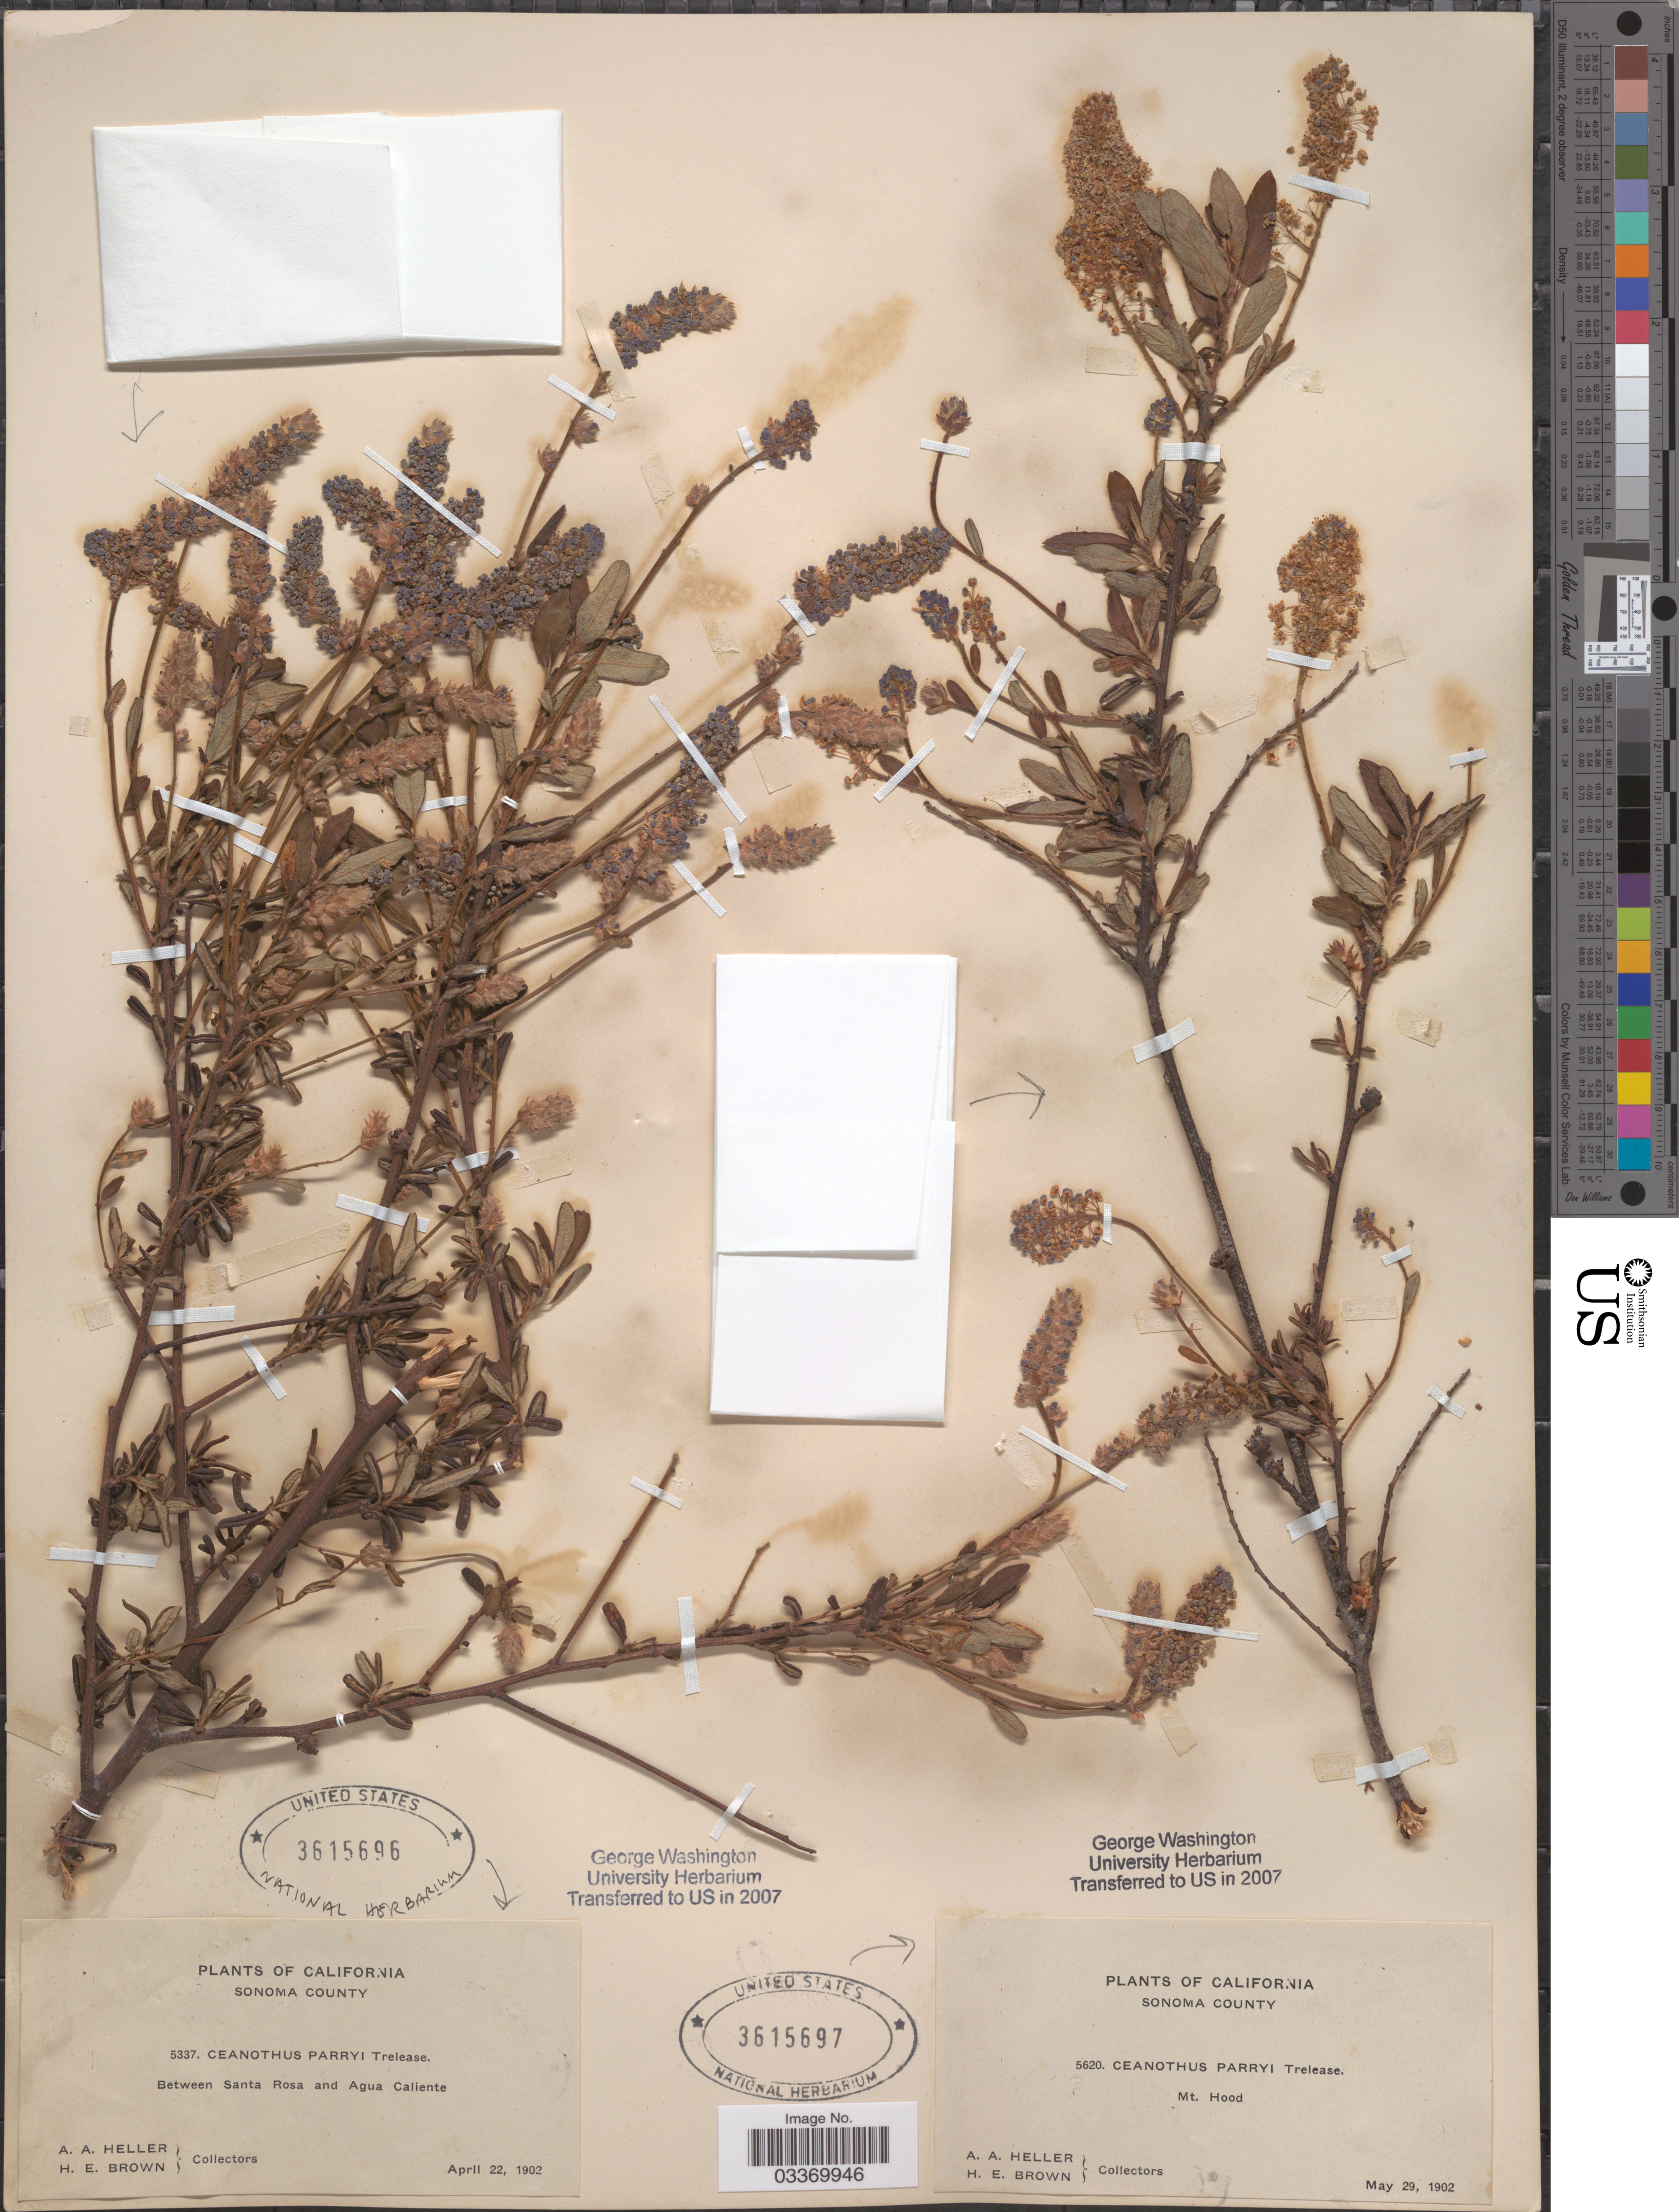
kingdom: Plantae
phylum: Tracheophyta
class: Magnoliopsida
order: Rosales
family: Rhamnaceae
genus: Ceanothus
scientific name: Ceanothus parryi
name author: Trel.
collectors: A. A. Heller & H. E. Brown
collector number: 5620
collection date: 1902-05-29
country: United States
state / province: California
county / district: Sonoma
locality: Sonoma County. Mt. Hood.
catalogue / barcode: US 3615697-2